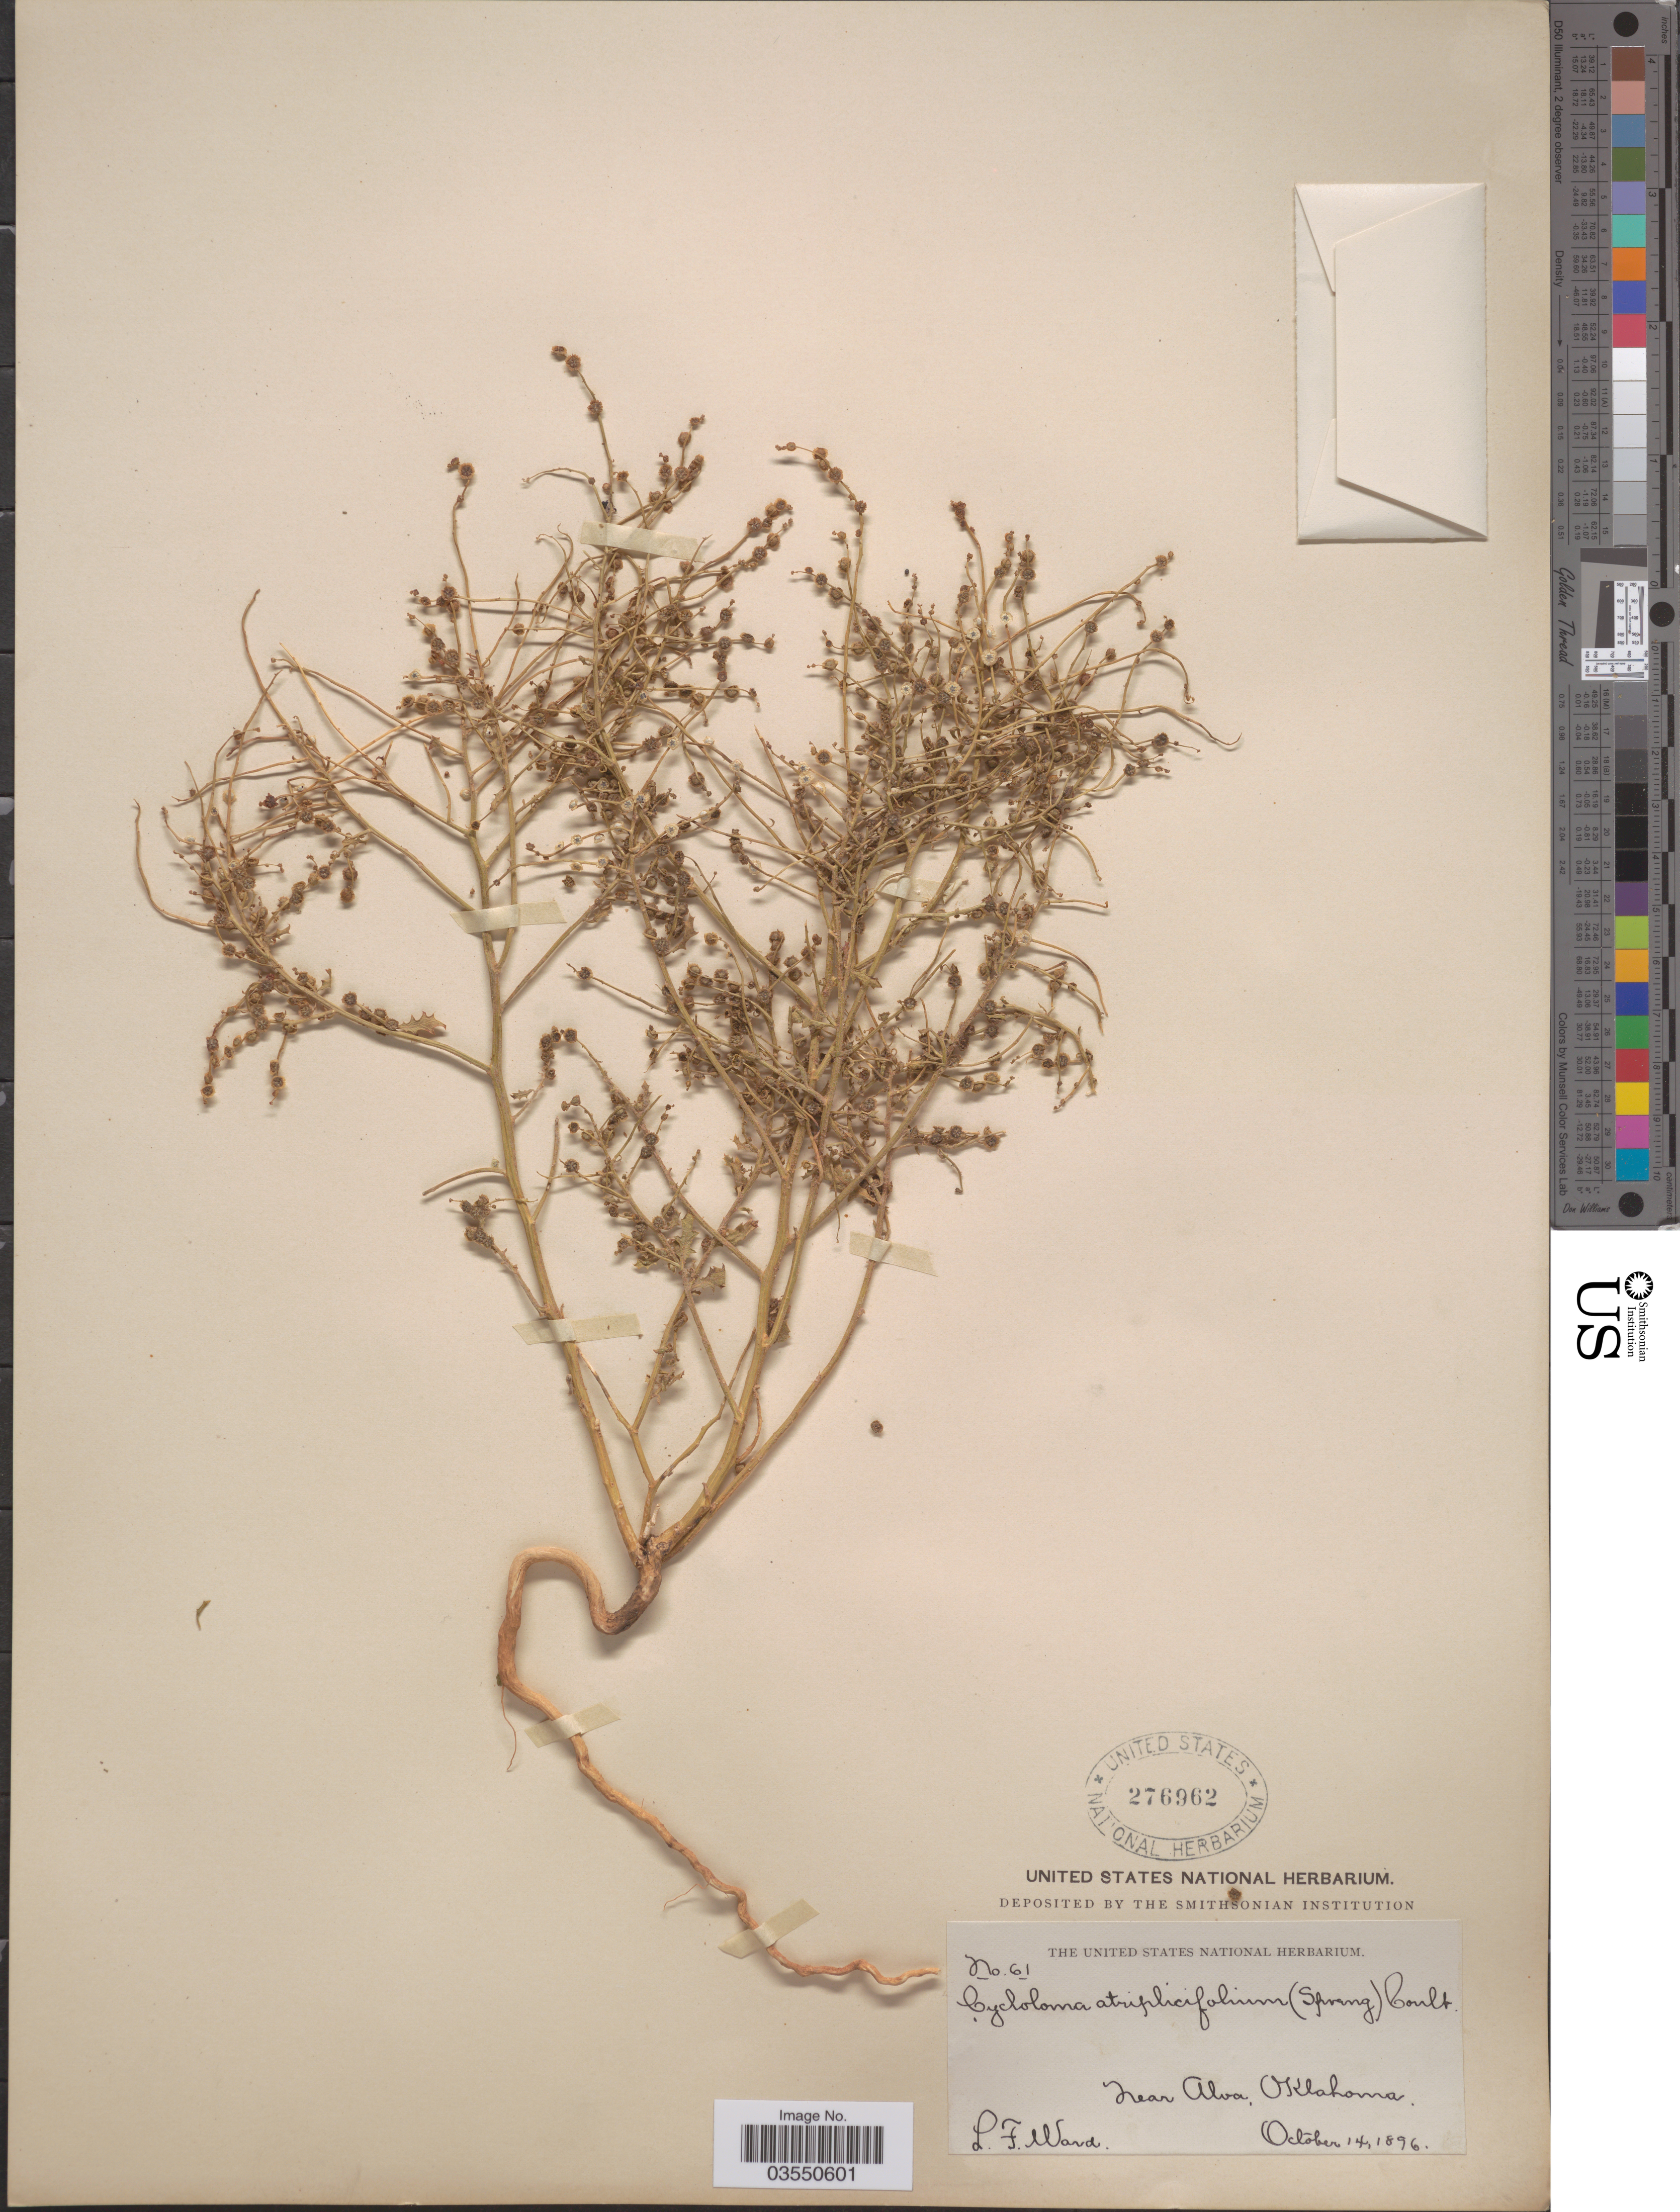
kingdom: Plantae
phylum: Tracheophyta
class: Magnoliopsida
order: Caryophyllales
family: Amaranthaceae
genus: Dysphania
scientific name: Dysphania atriplicifolia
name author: (Spreng.) G. Kadereit et al.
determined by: U.S. National Herbarium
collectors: L. Ward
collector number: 61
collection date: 1896-10-14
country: United States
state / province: Oklahoma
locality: Near Alva.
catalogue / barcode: US 276962